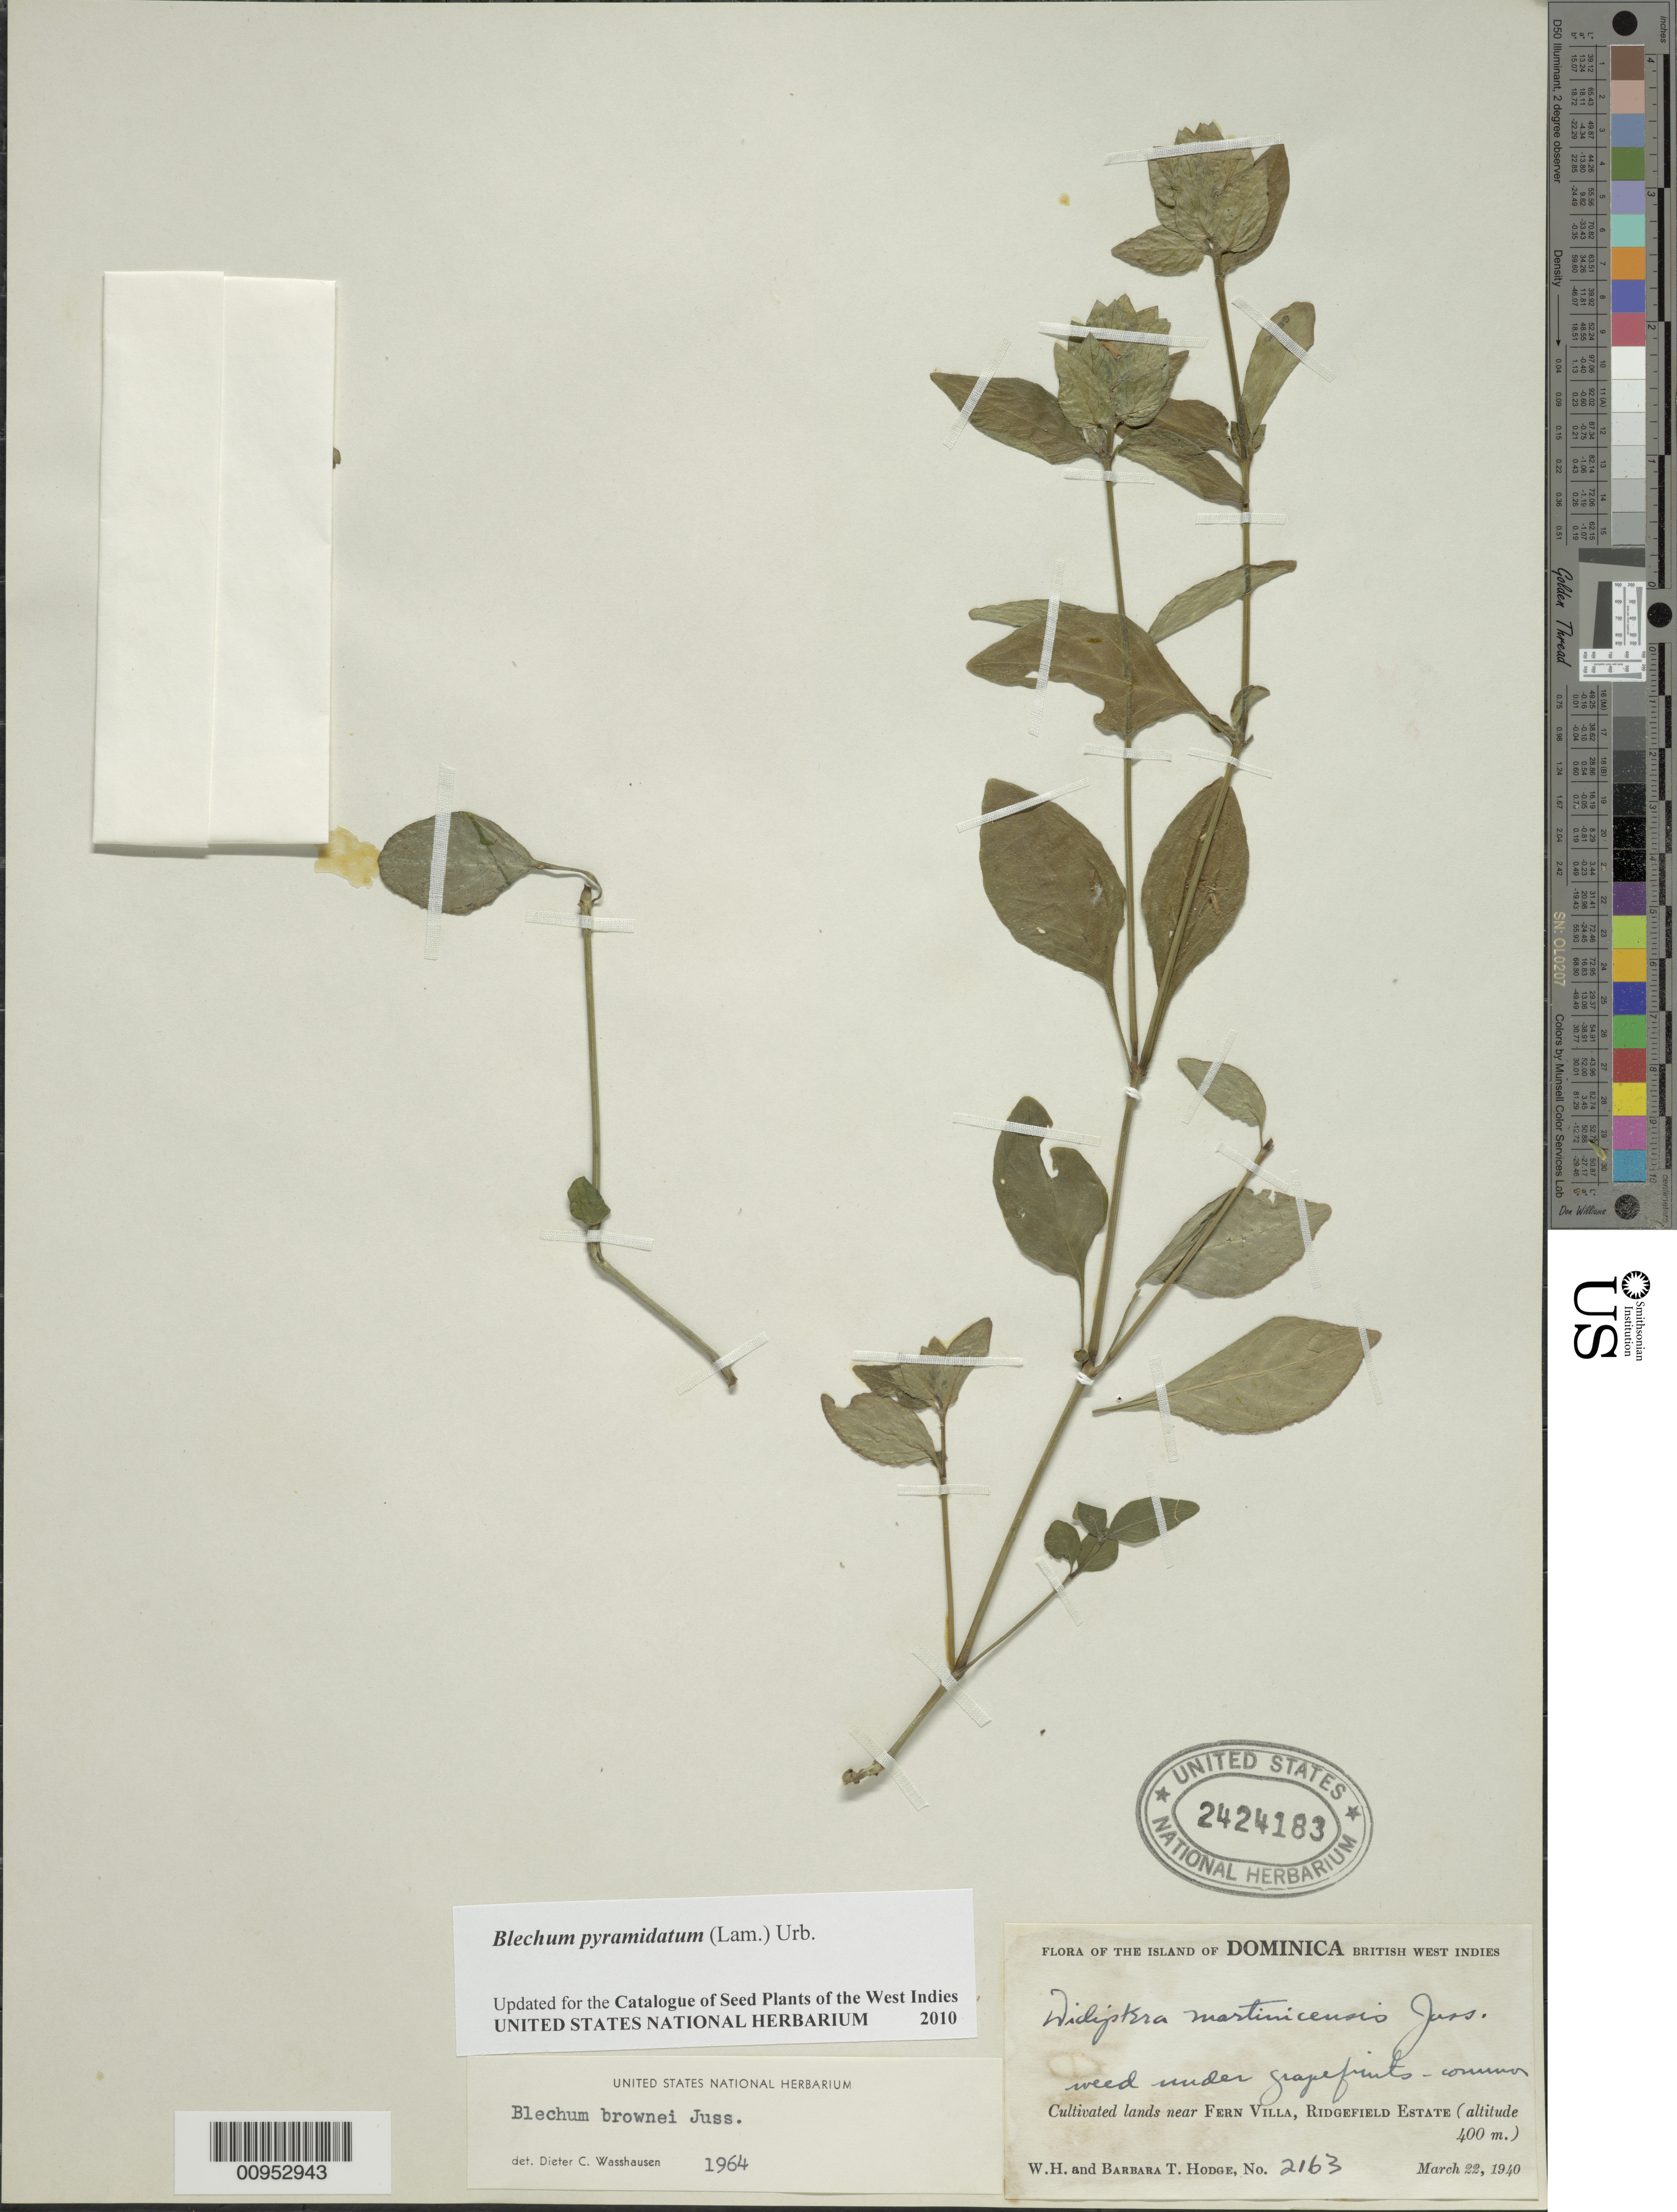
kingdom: Plantae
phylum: Tracheophyta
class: Magnoliopsida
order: Lamiales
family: Acanthaceae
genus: Blechum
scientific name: Blechum pyramidatum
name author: (Lam.) Urb.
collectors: W. Hodge & B. Hodge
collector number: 2163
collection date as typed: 22 Mar 1940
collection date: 1940-03-22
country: Dominica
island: Dominica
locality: Near Fern Villa, Ridgefield Estate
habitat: Cultivated lands, under grapefruits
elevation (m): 400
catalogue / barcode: US 2424183